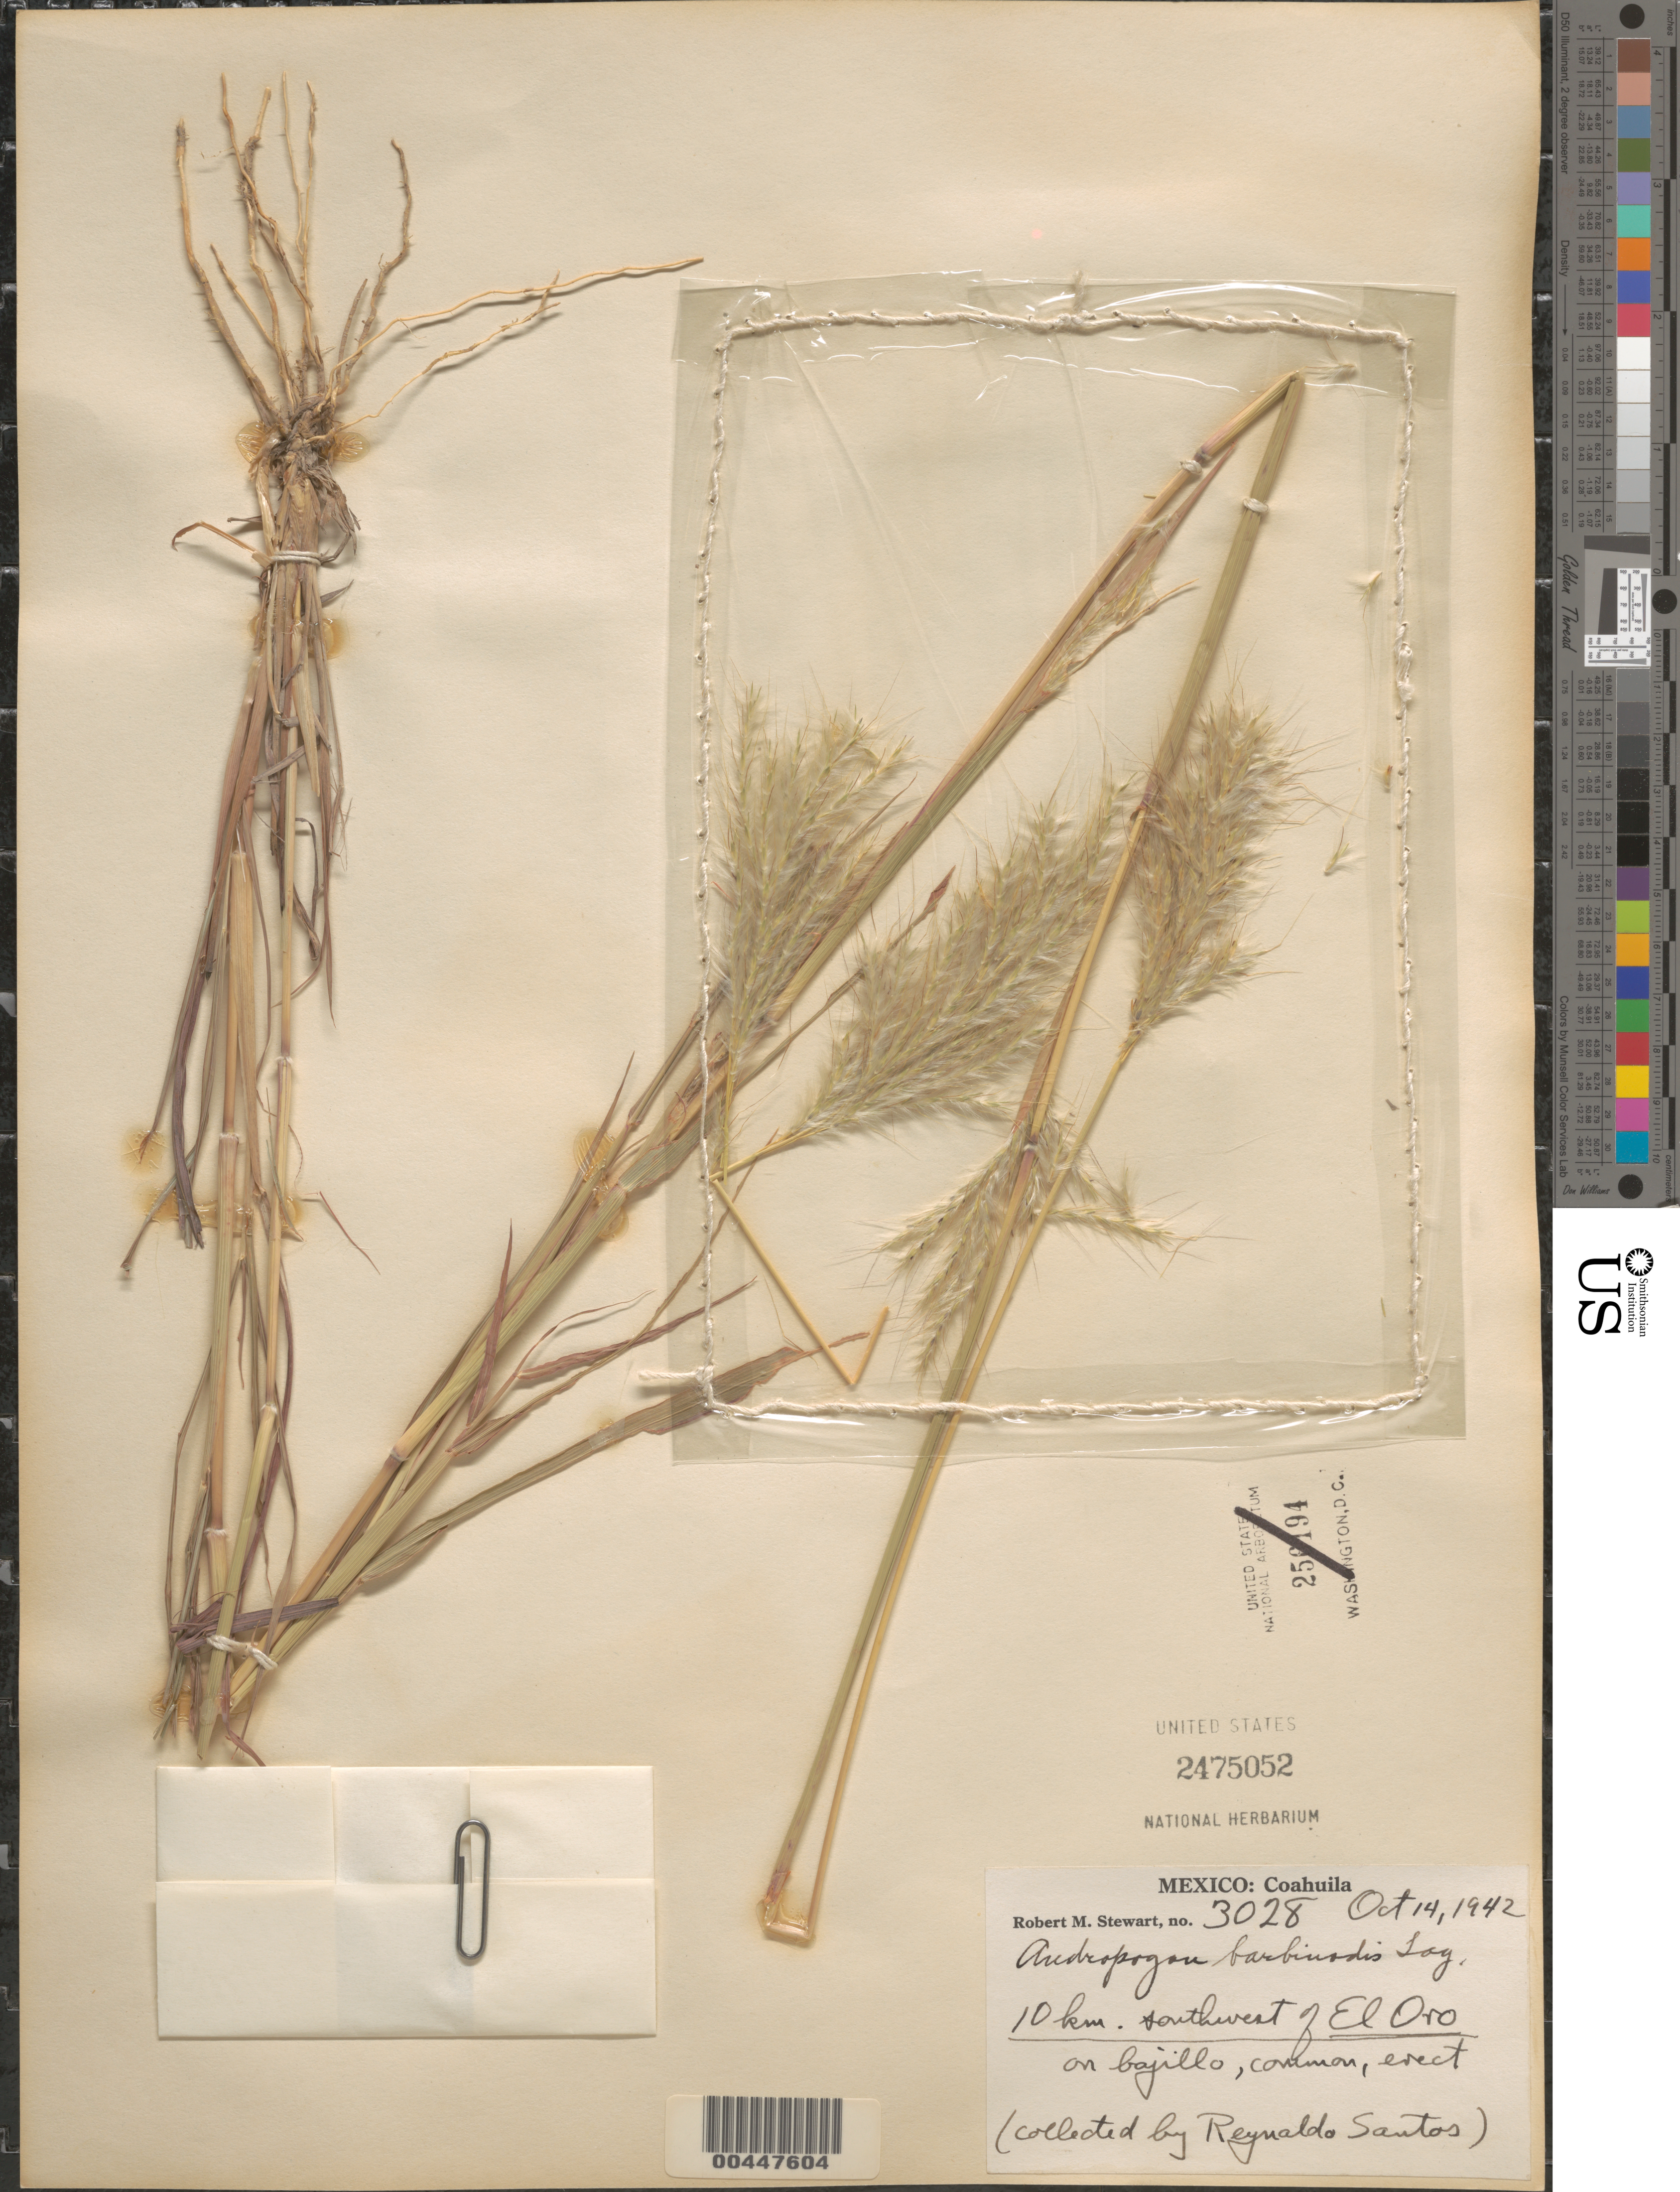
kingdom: Plantae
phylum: Tracheophyta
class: Liliopsida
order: Poales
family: Poaceae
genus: Andropogon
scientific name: Andropogon barbinodis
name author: Lag.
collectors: R. M. Stewart & R. Santos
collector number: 3028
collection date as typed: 14 Oct 1942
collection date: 1942-10-14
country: Mexico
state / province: Coahuila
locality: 10 km SW of El Oro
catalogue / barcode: US 2475052